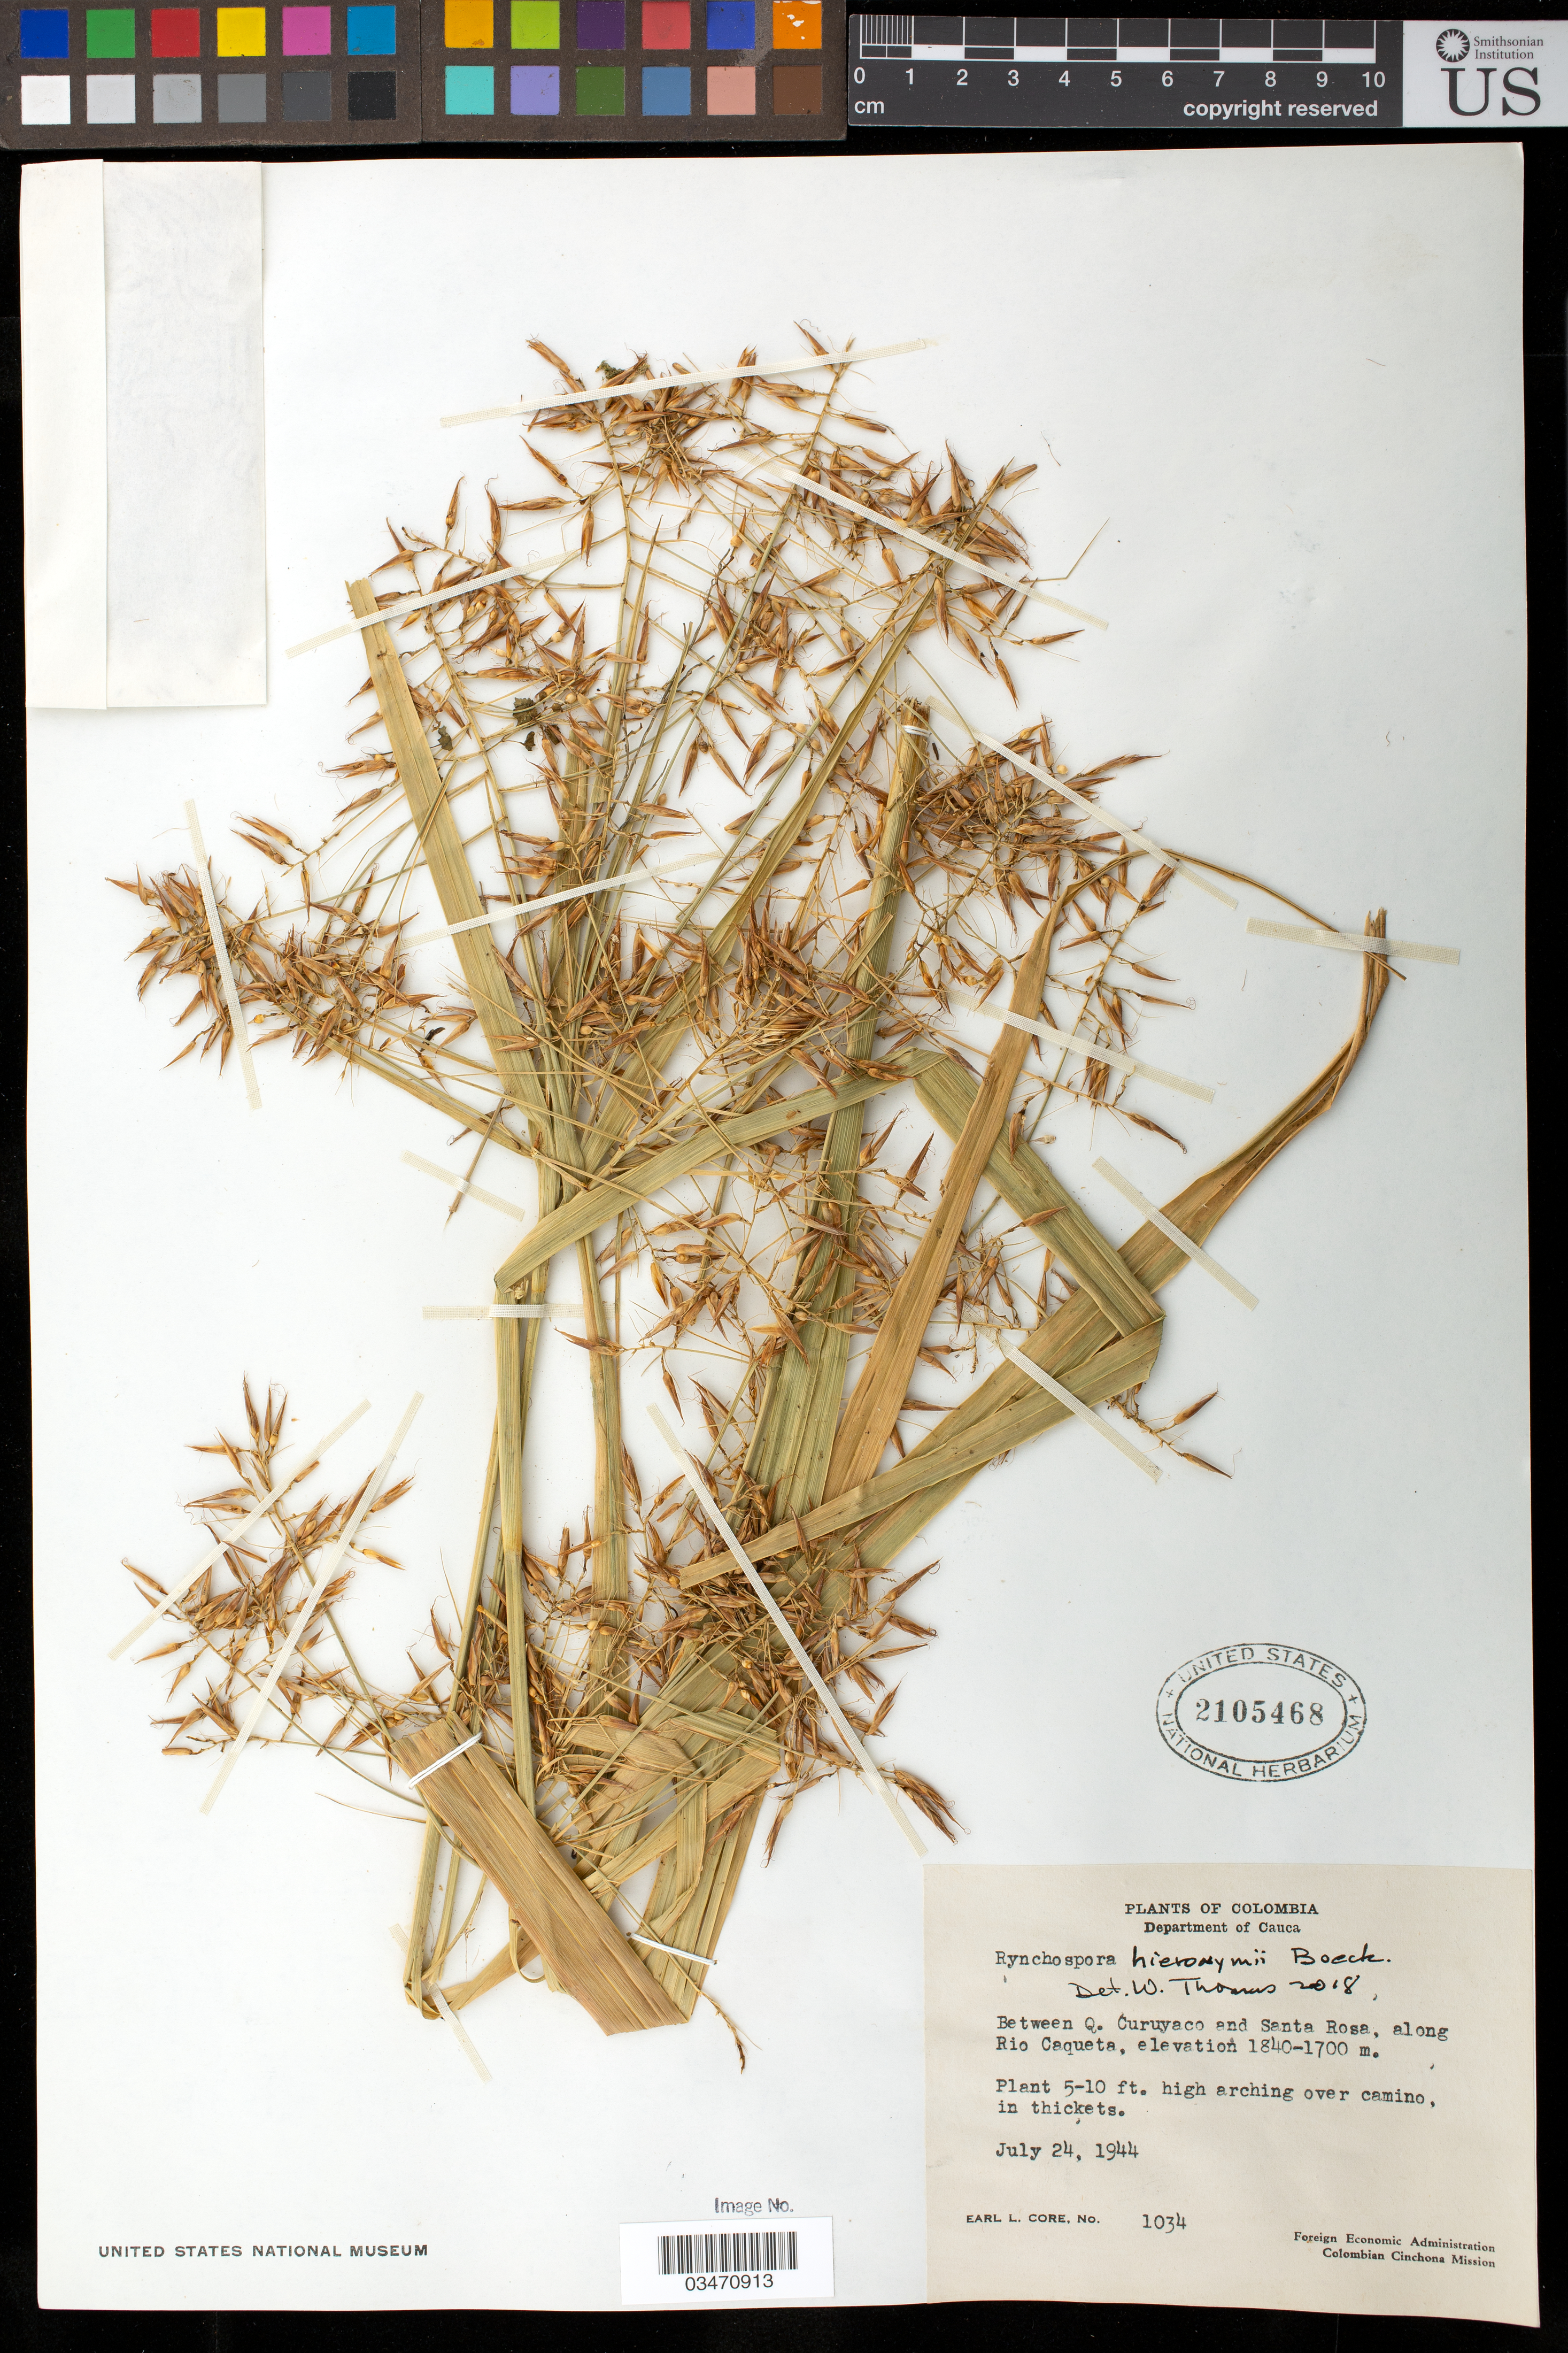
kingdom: Plantae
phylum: Tracheophyta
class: Liliopsida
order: Poales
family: Cyperaceae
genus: Rhynchospora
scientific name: Rhynchospora hieronymi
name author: Boeckeler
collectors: E. L. Core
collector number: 1034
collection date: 1944-07-24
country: Colombia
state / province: Cauca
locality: Department of Cauca, Between Q. Curuyaco and Santa Rosa, along Rio Caqueta.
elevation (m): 1700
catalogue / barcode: US 2105468